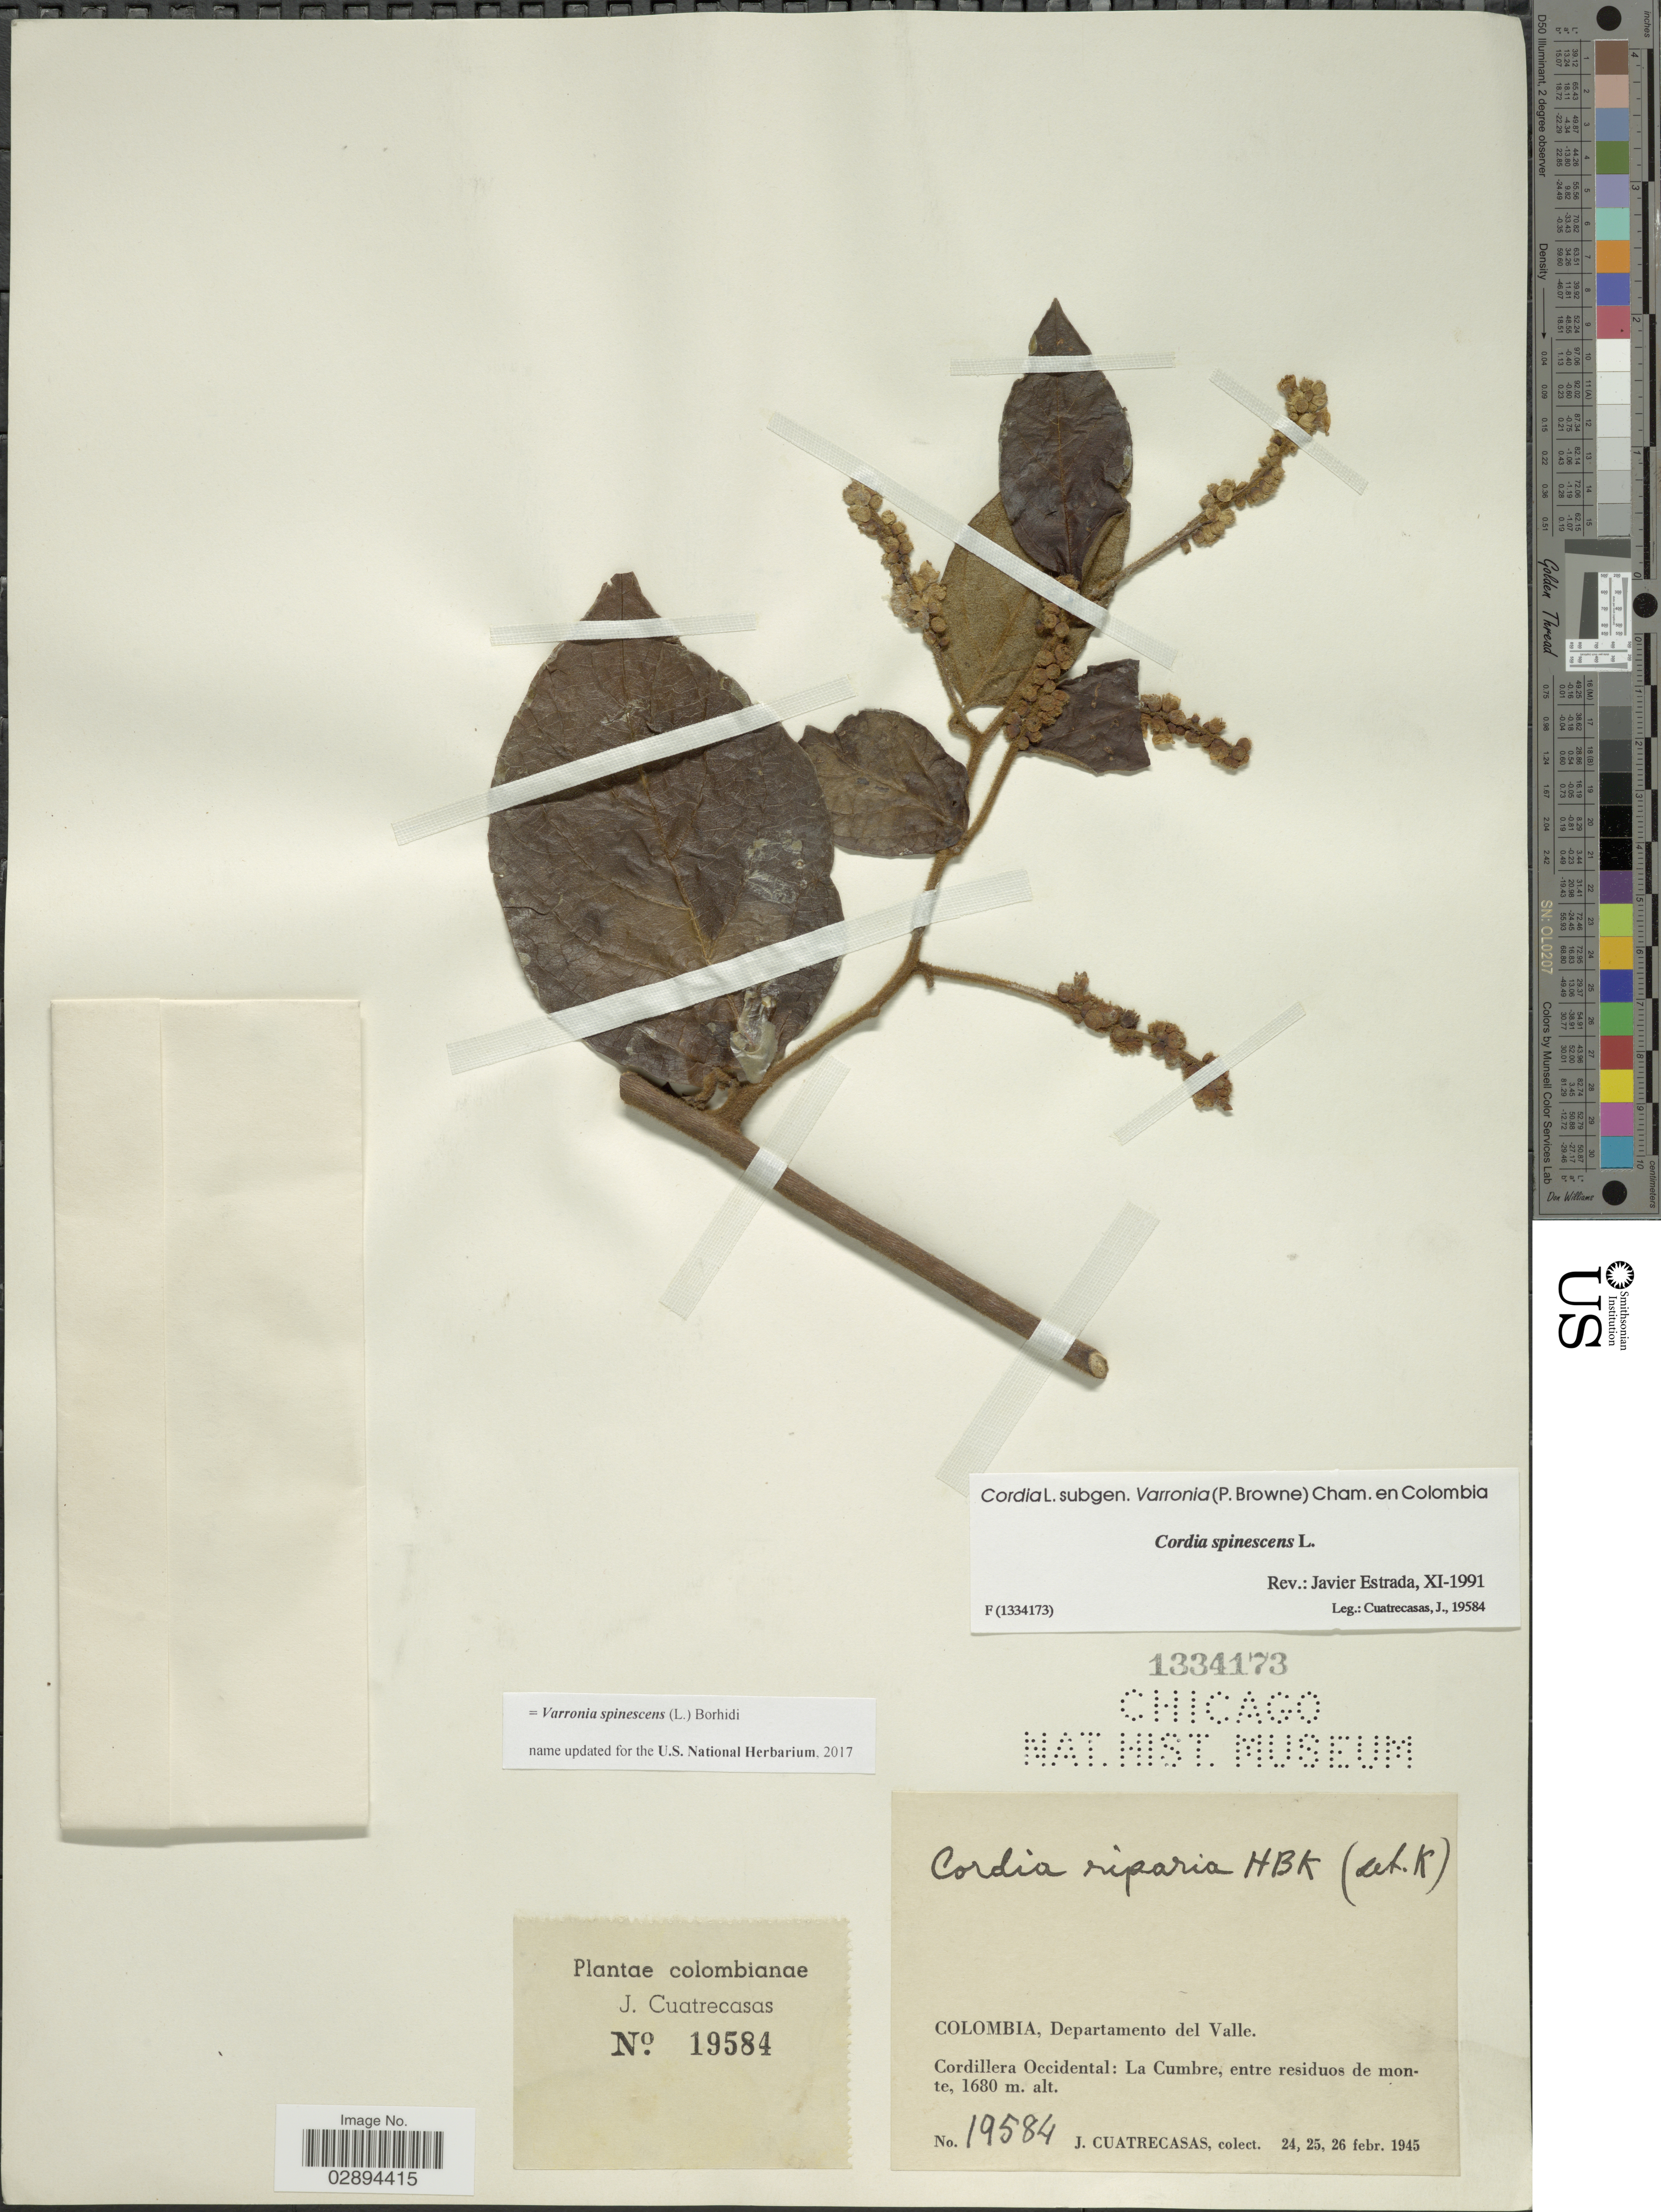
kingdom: Plantae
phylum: Tracheophyta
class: Magnoliopsida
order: Boraginales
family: Cordiaceae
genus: Varronia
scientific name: Varronia spinescens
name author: (L.) Borhidi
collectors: J. Cuatrecasas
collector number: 19584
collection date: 1945-02-24/1945-02-26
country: Colombia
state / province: Valle del Cauca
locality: Departamento del Valle, Cordillera Occidental, La Cumbre, entre residuos de monte.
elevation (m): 1680